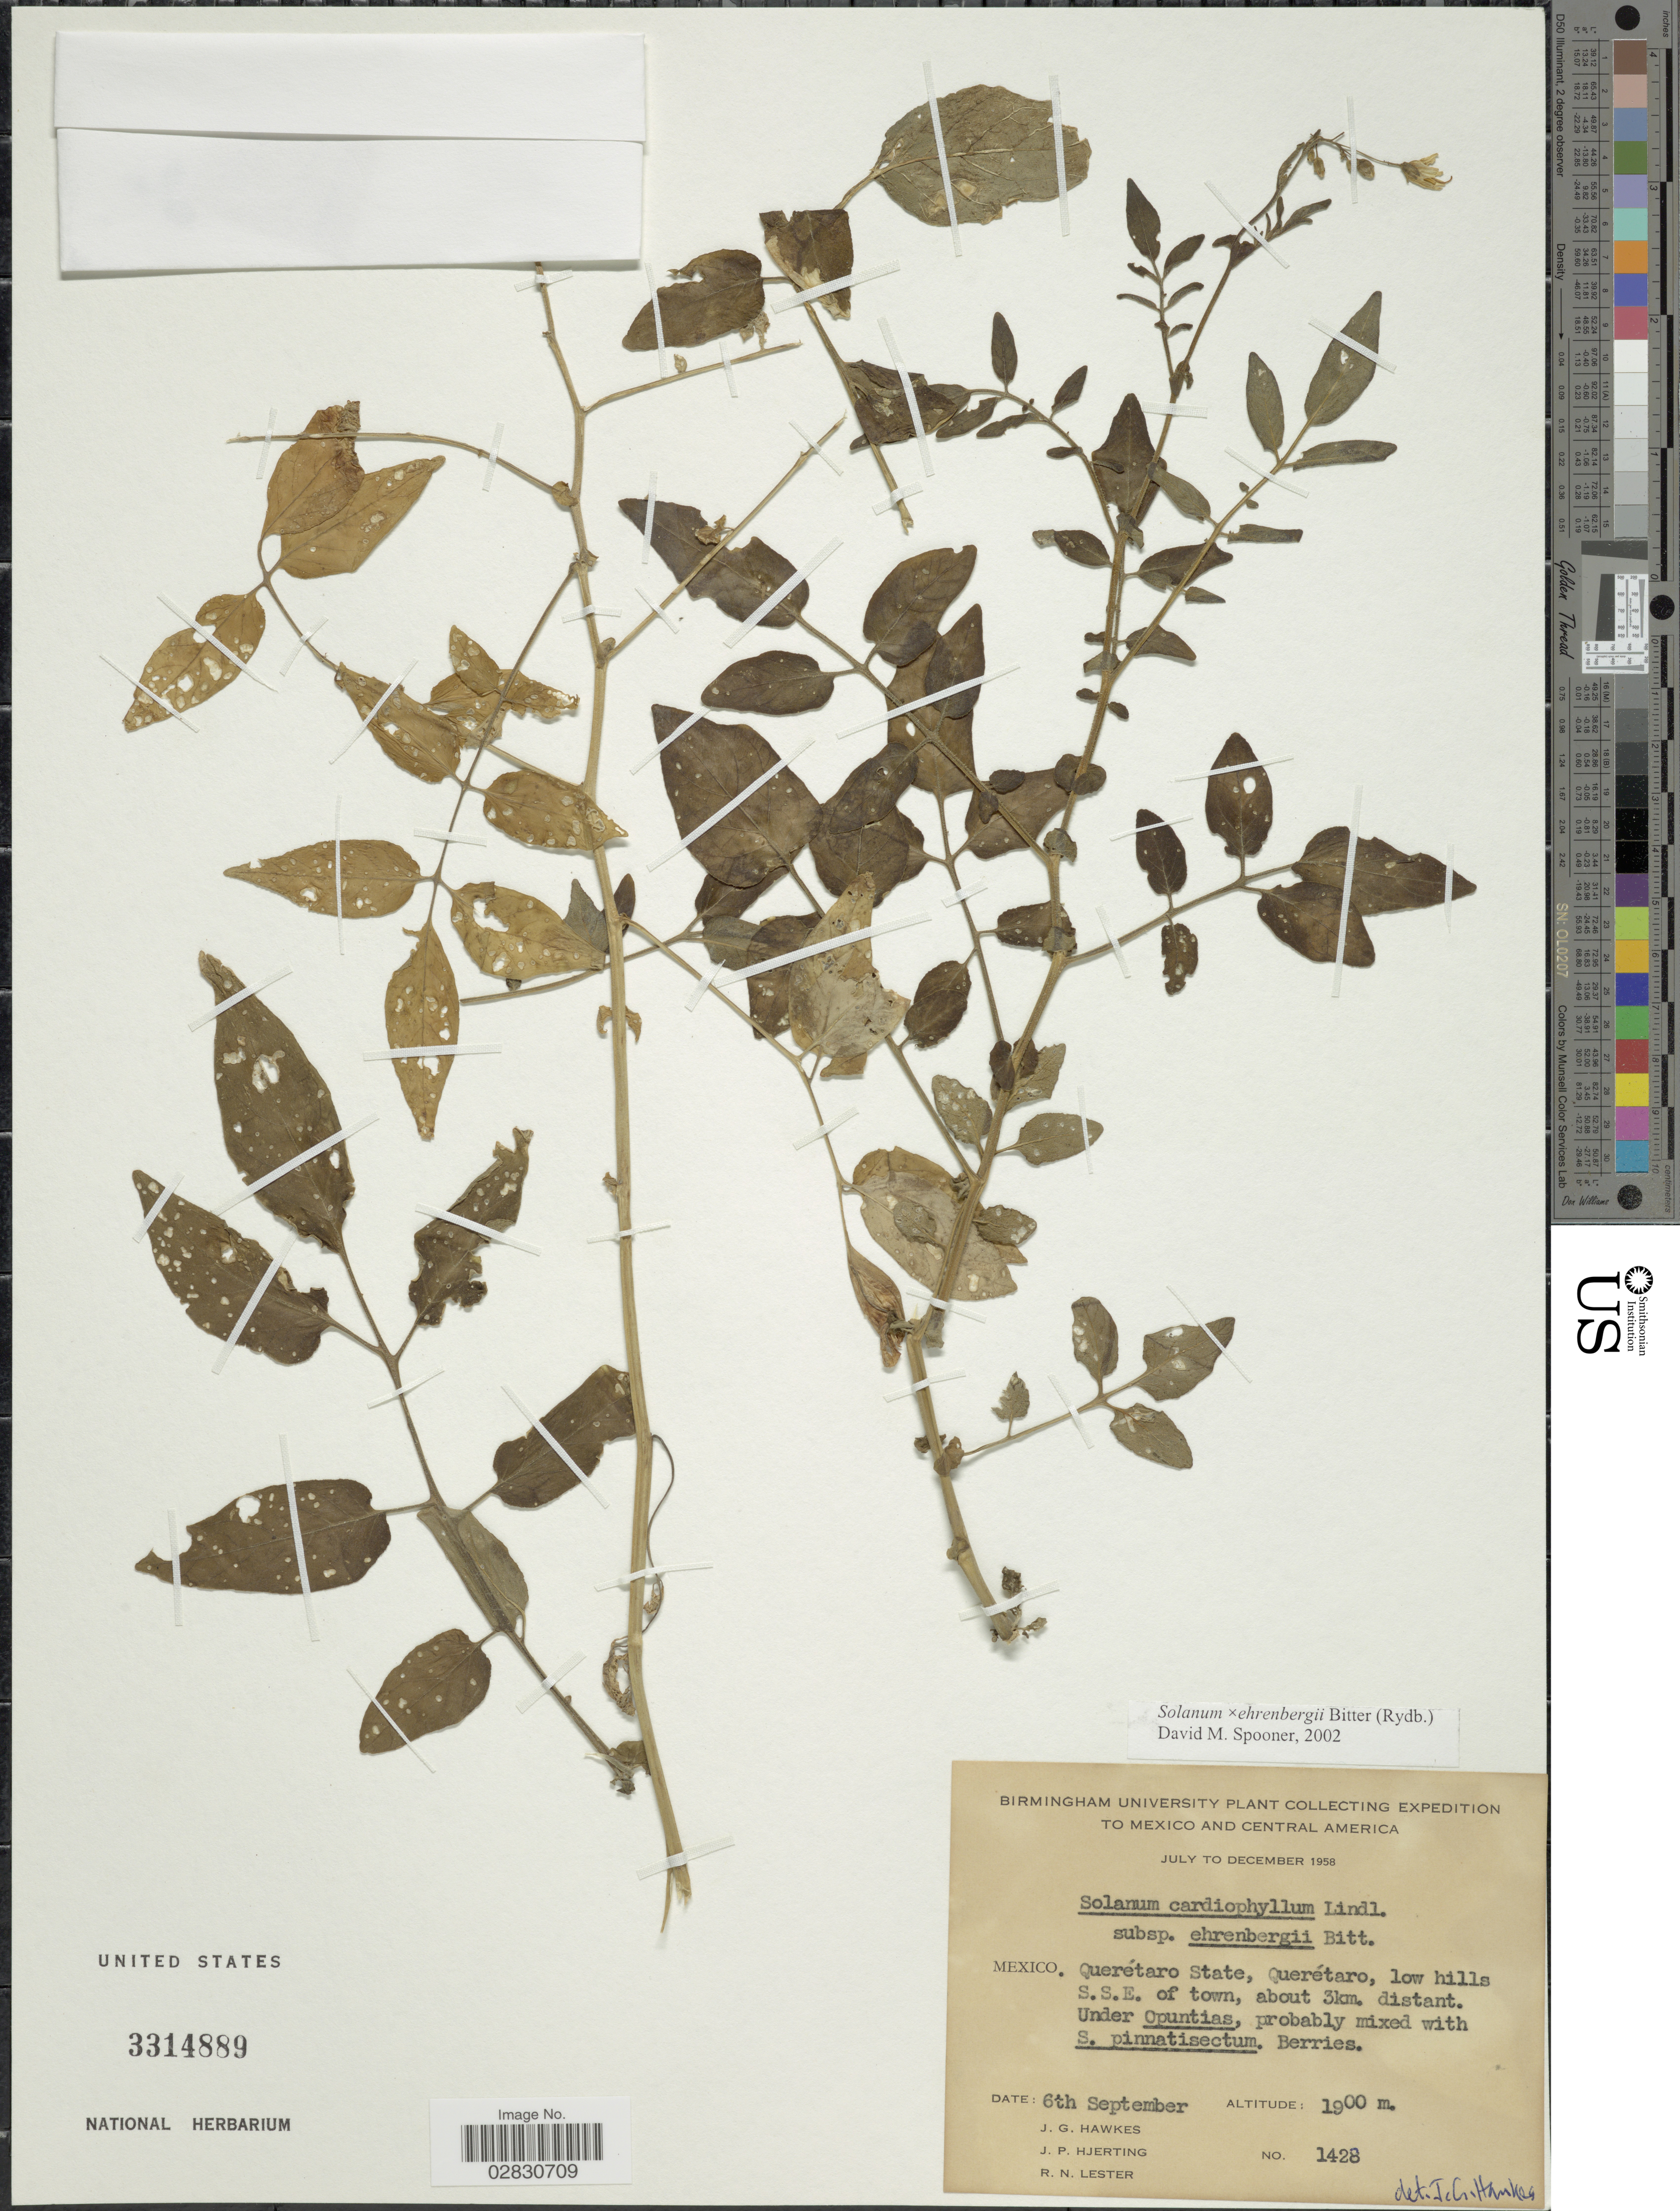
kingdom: Plantae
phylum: Tracheophyta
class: Magnoliopsida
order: Solanales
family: Solanaceae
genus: Solanum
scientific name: Solanum ehrenbergii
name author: Rydb.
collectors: J. Hawkes, J. P. Hjerting & R. Lester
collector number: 1428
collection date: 1958-09-06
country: Mexico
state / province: Querétaro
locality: Querétaro State, Querétaro, low hills S.S.E. of town,about 3 km. distant.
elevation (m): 1900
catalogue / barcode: US 3314889